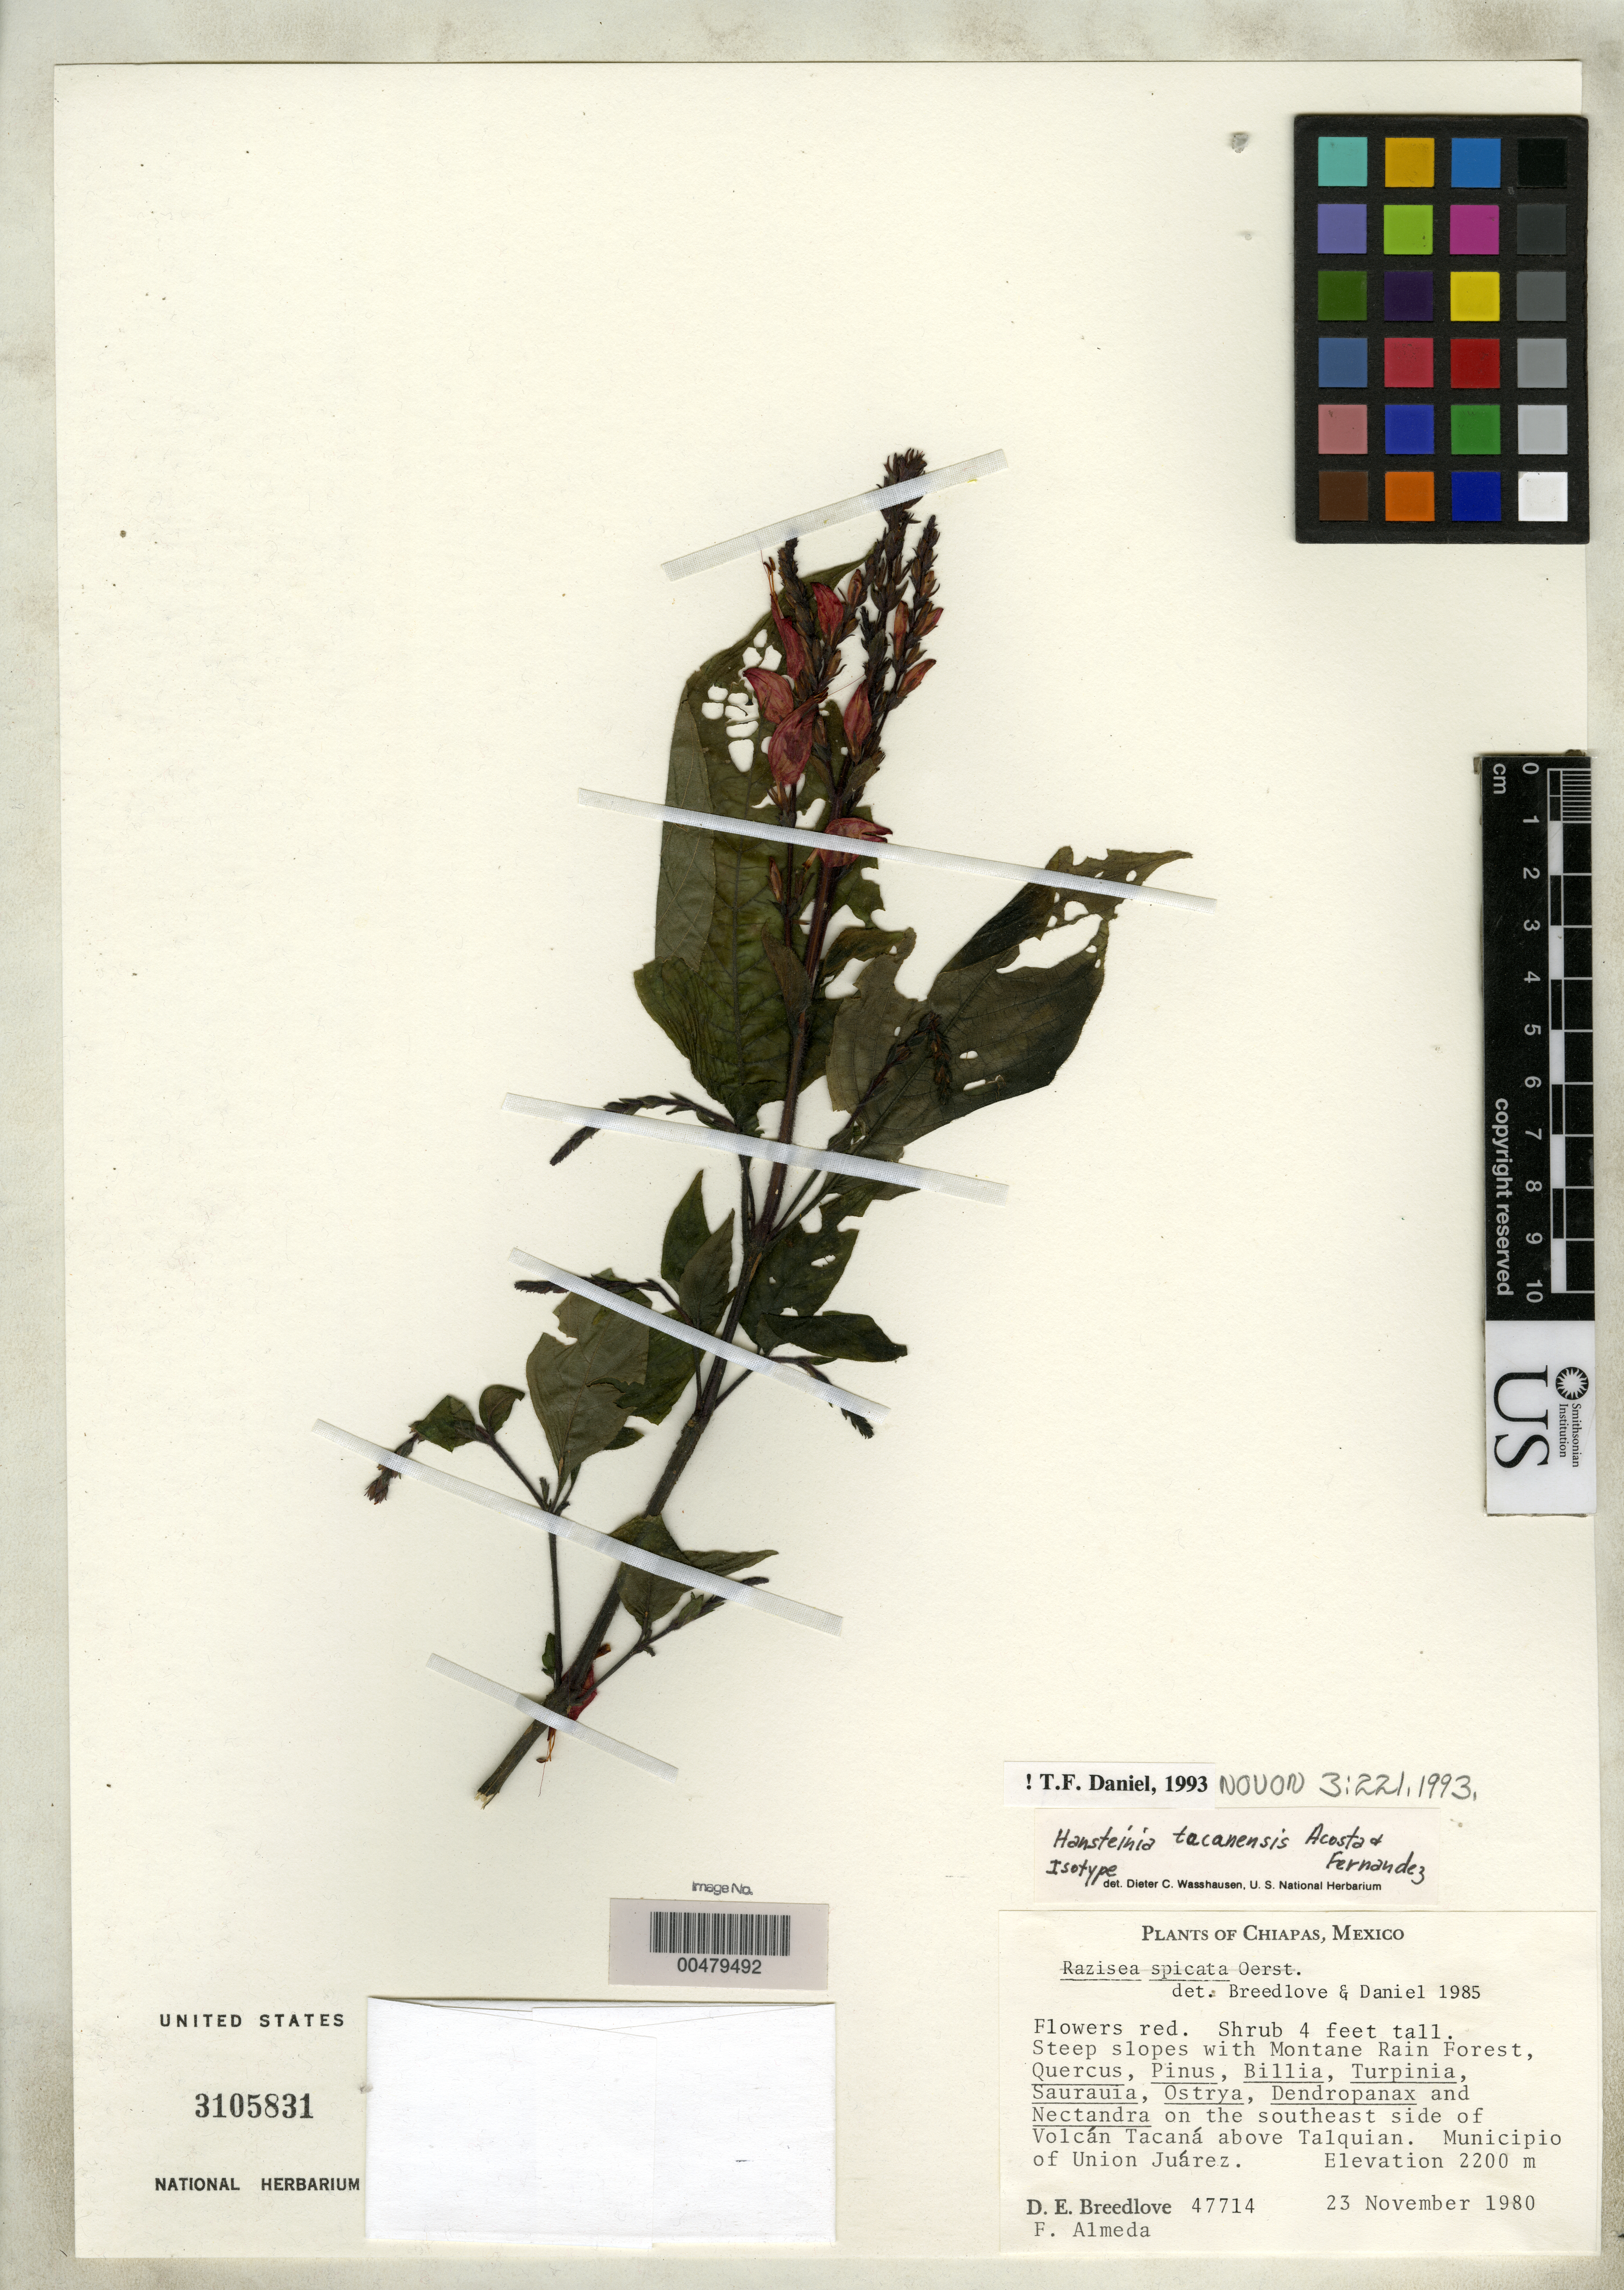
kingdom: Plantae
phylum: Tracheophyta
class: Magnoliopsida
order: Lamiales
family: Acanthaceae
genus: Hansteinia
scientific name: Hansteinia tacanensis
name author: Acosta & Fernandez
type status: Isotype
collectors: D. E. Breedlove & F. Almeda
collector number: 47714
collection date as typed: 23 Nov 1980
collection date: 1980-11-23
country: Mexico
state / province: Chiapas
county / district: Union Juarez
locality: SE of side of Volcan Tacana above Talquian.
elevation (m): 2200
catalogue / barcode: US 3105831